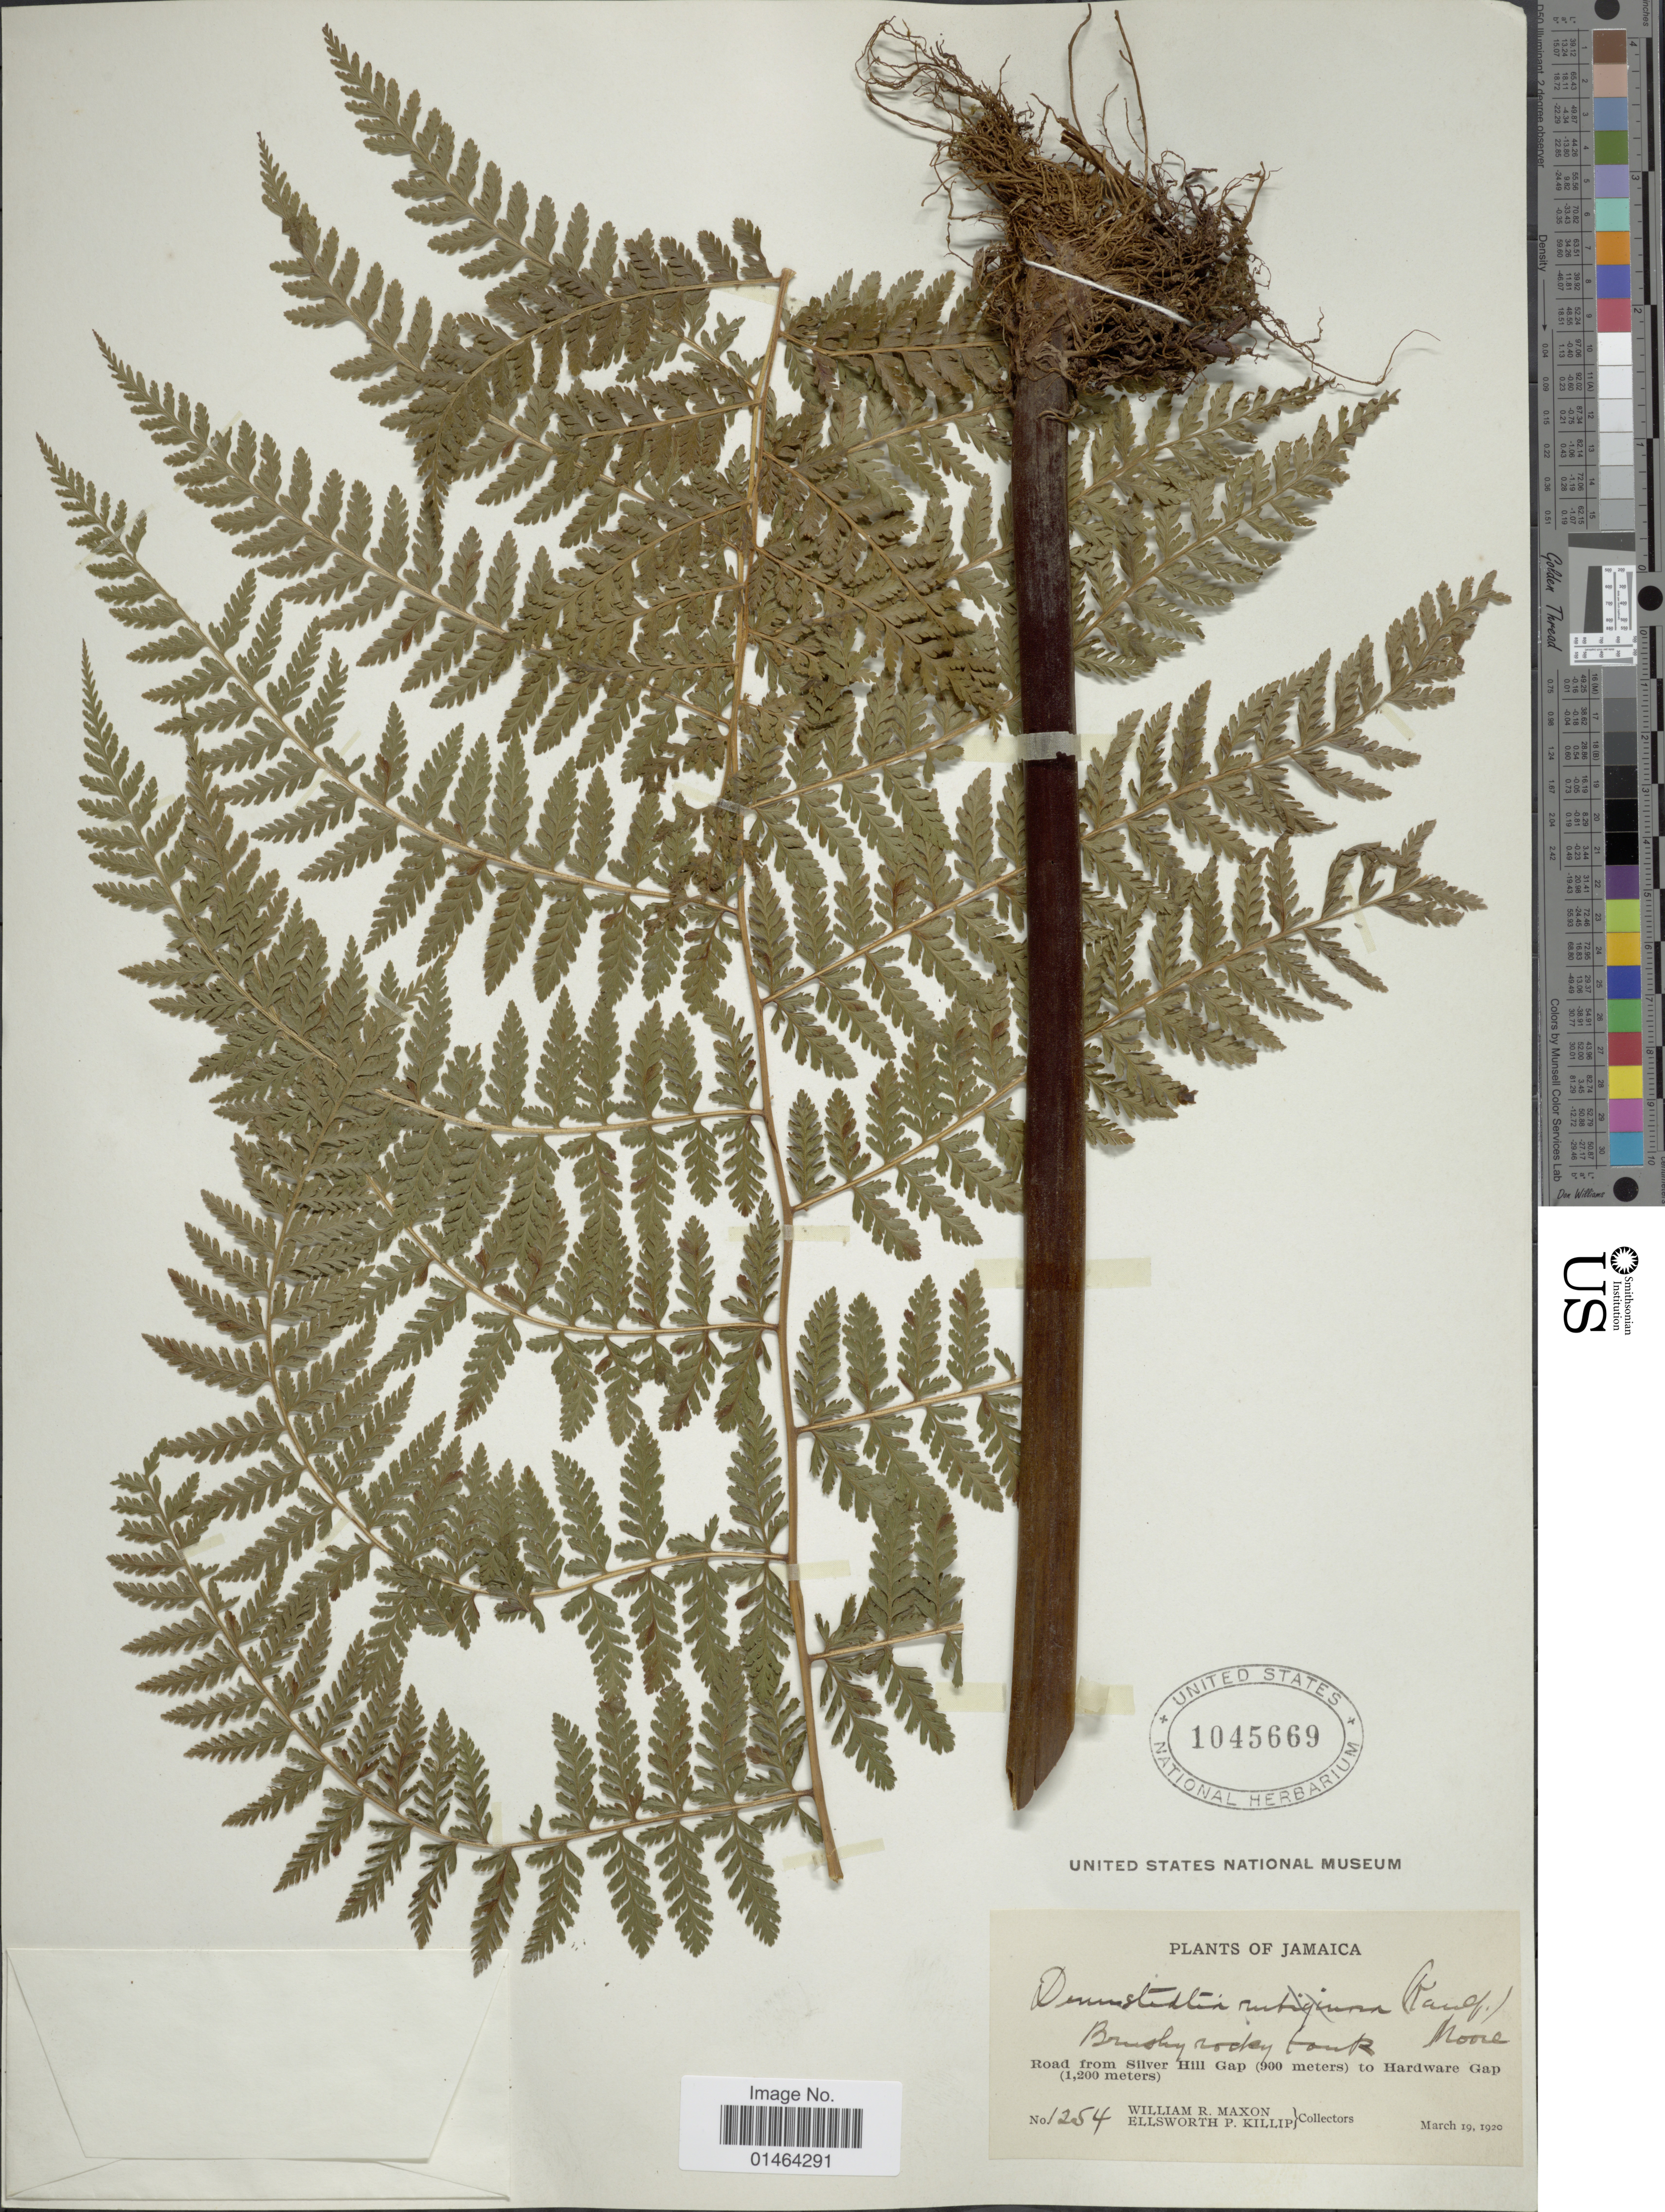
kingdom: Plantae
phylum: Tracheophyta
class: Polypodiopsida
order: Polypodiales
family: Dennstaedtiaceae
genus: Dennstaedtia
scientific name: Dennstaedtia cicutaria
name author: (Sw.) T. Moore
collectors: W. R. Maxon & E. P. Killip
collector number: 1254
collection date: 1920-03-19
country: Jamaica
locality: Road from Silver Hill Gap to Hardware Gap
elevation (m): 900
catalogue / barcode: US 1045669